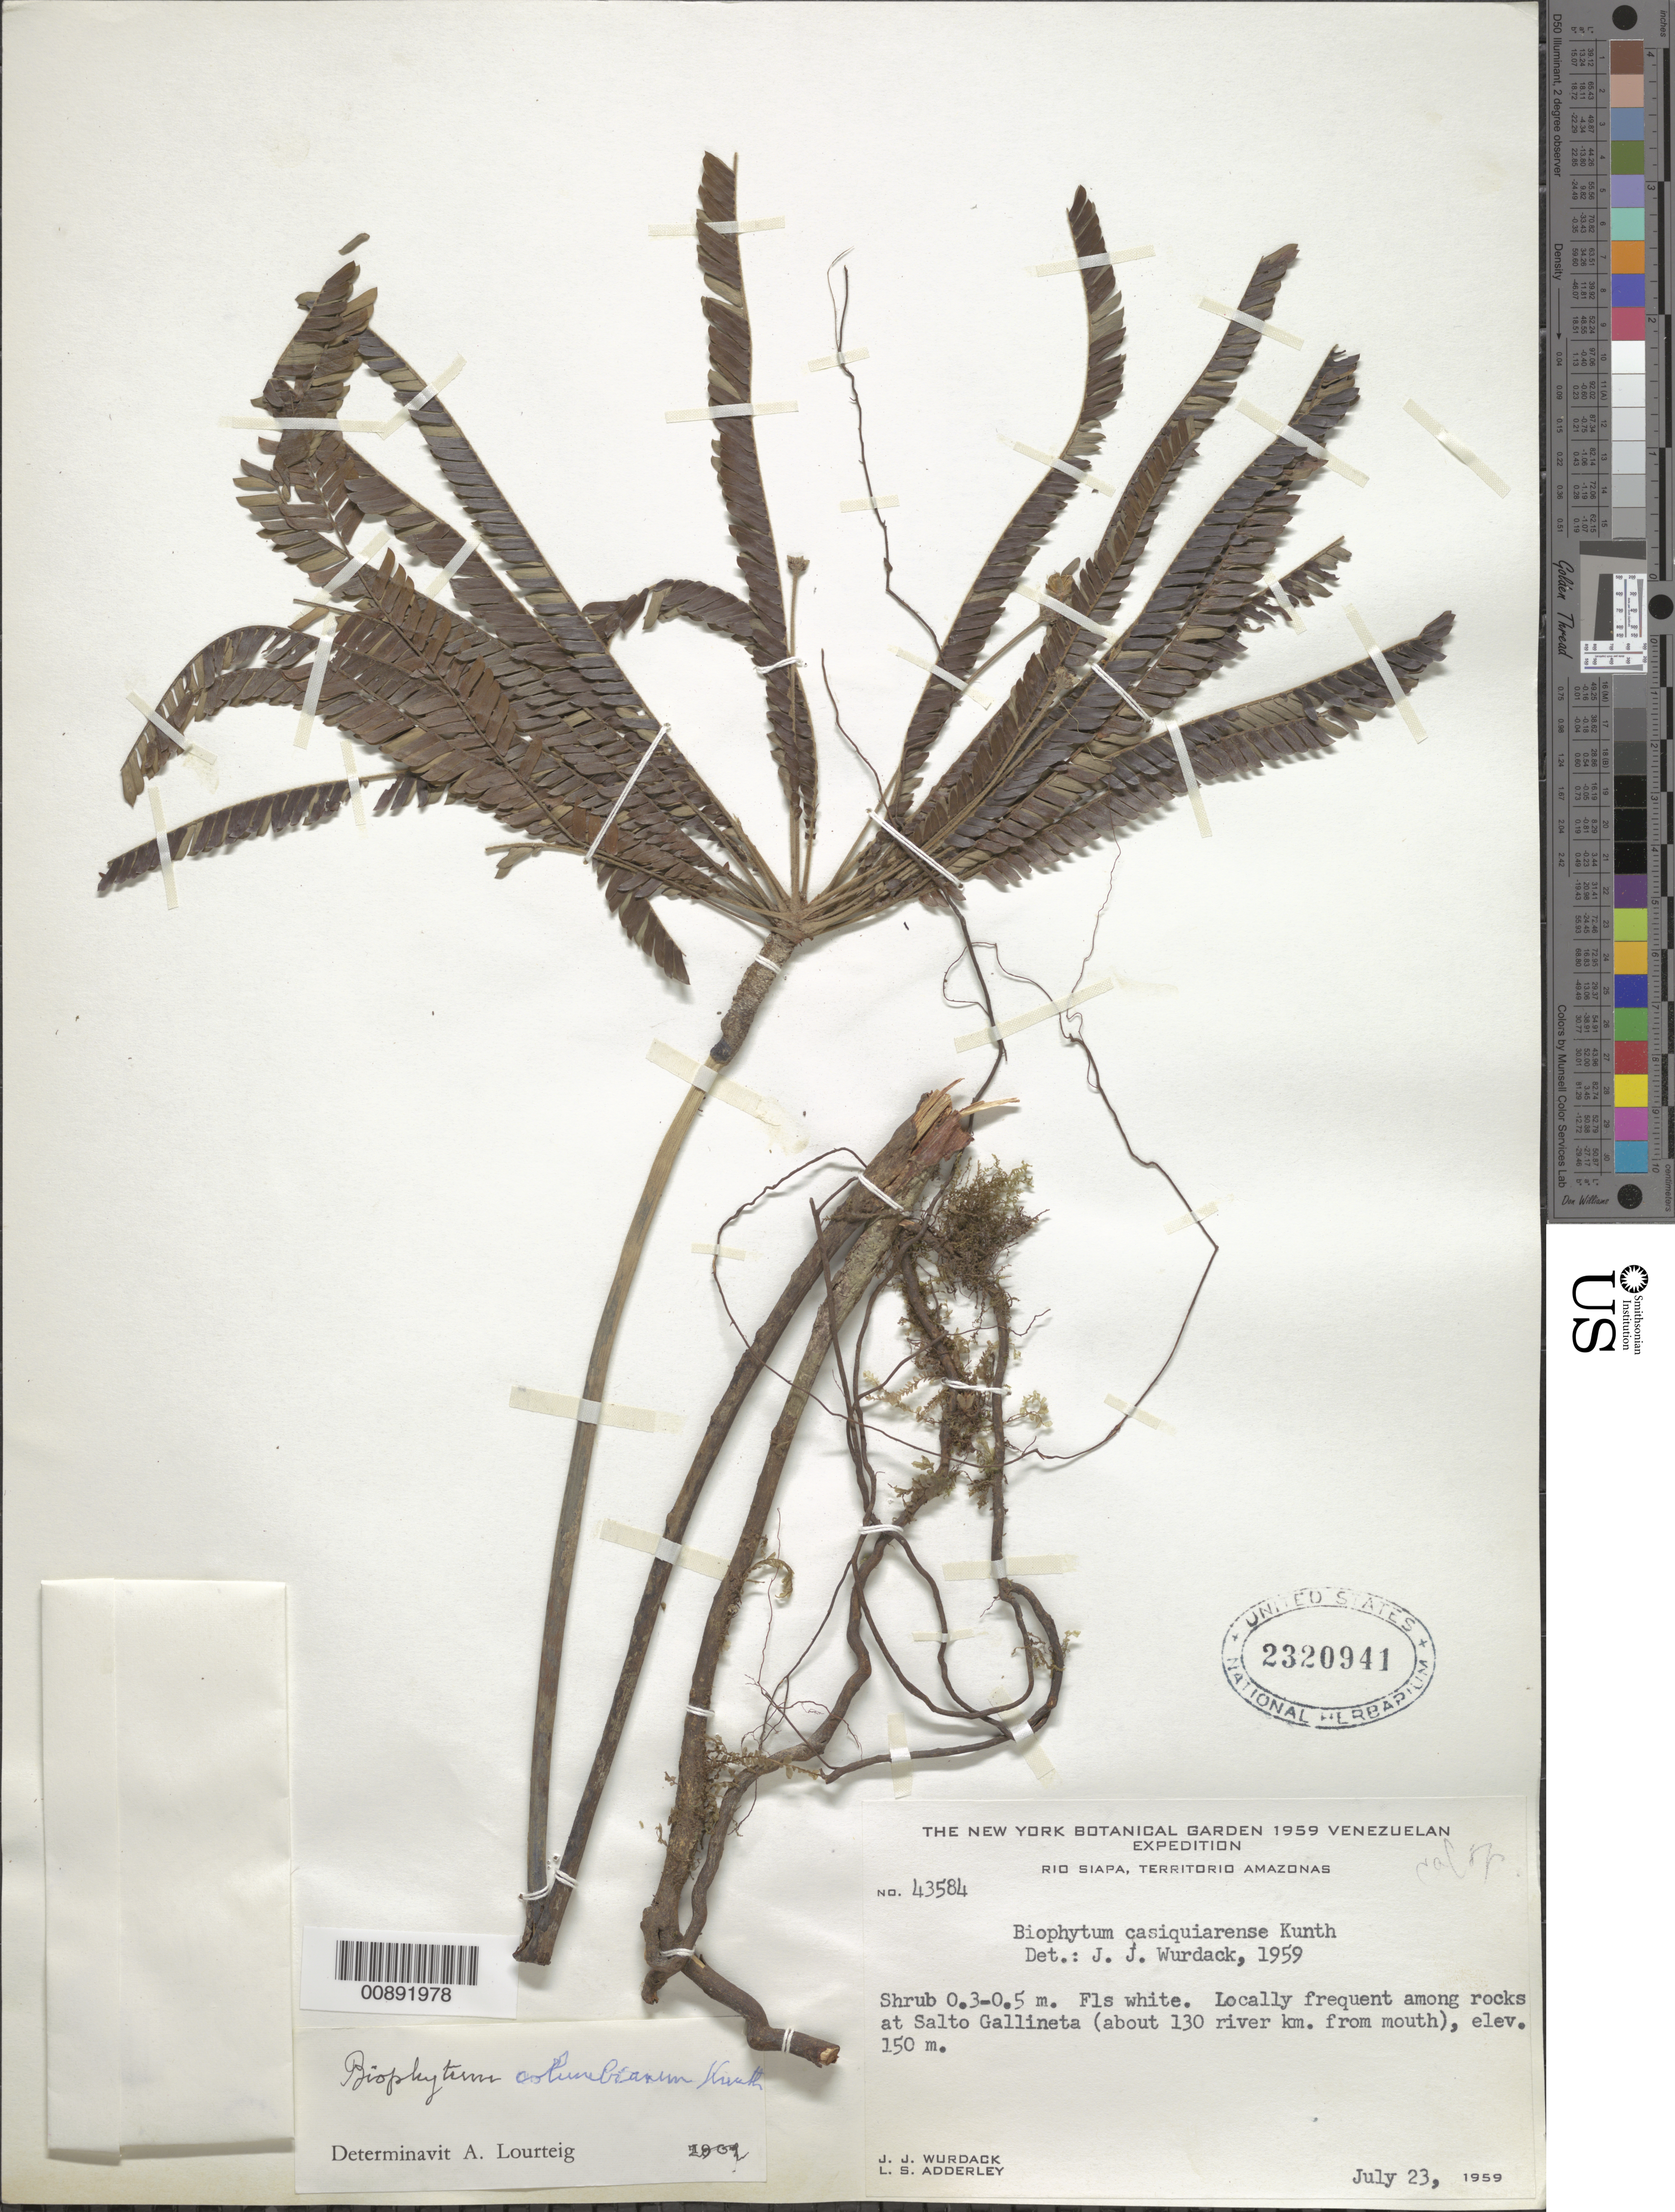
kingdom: Plantae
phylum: Tracheophyta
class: Magnoliopsida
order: Oxalidales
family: Oxalidaceae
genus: Biophytum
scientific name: Biophytum columbianum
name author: Knuth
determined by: Lourteig, A.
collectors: J. J. Wurdack & L. S. Adderley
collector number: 43584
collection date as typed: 23-Jul-59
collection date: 1959-07-23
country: Venezuela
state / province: Amazonas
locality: Rio Siapa, at Salto Gallineta (about 130 river km from mouth)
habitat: Among rocks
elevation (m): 150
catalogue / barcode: US 2320941